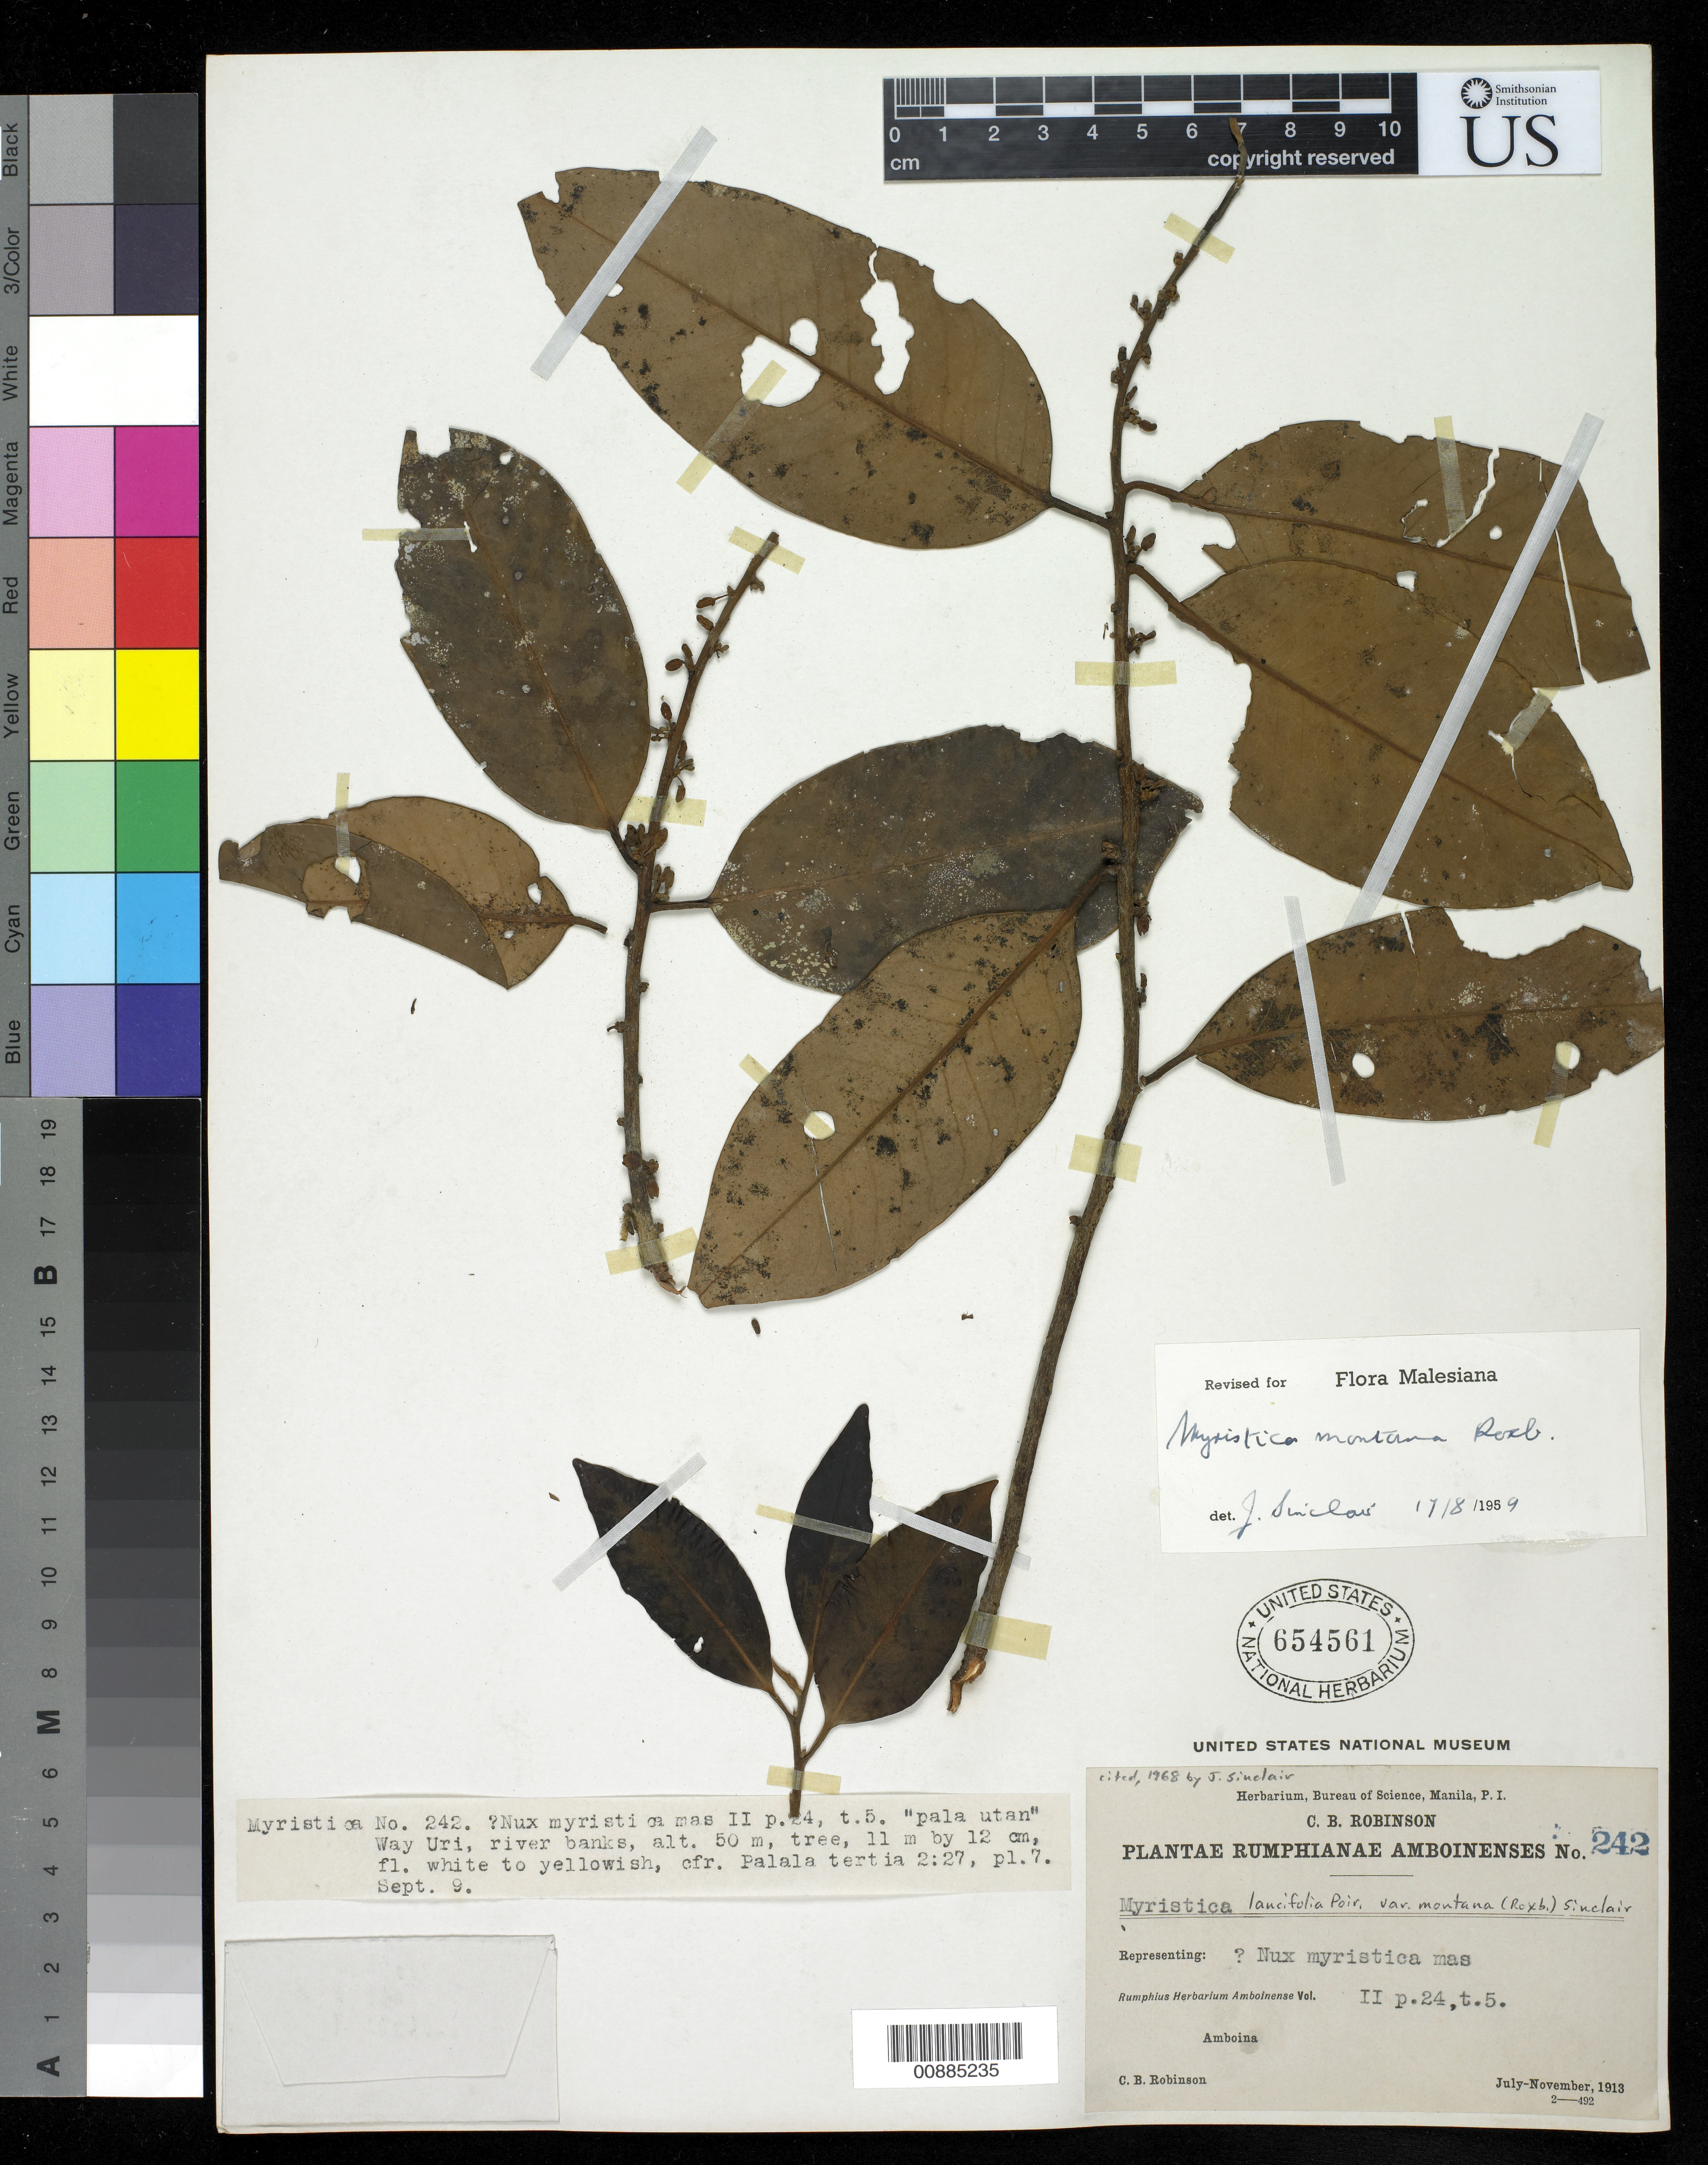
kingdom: Plantae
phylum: Tracheophyta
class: Magnoliopsida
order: Magnoliales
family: Myristicaceae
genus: Myristica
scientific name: Myristica lancifolia var. montana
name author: (Roxb.) J. Sinclair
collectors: C. Robinson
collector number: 242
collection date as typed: Jul 1913 to Nov 1913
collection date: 1913-07/1913-11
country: Indonesia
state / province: Maluku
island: Amboina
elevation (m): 50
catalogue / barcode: US 654561